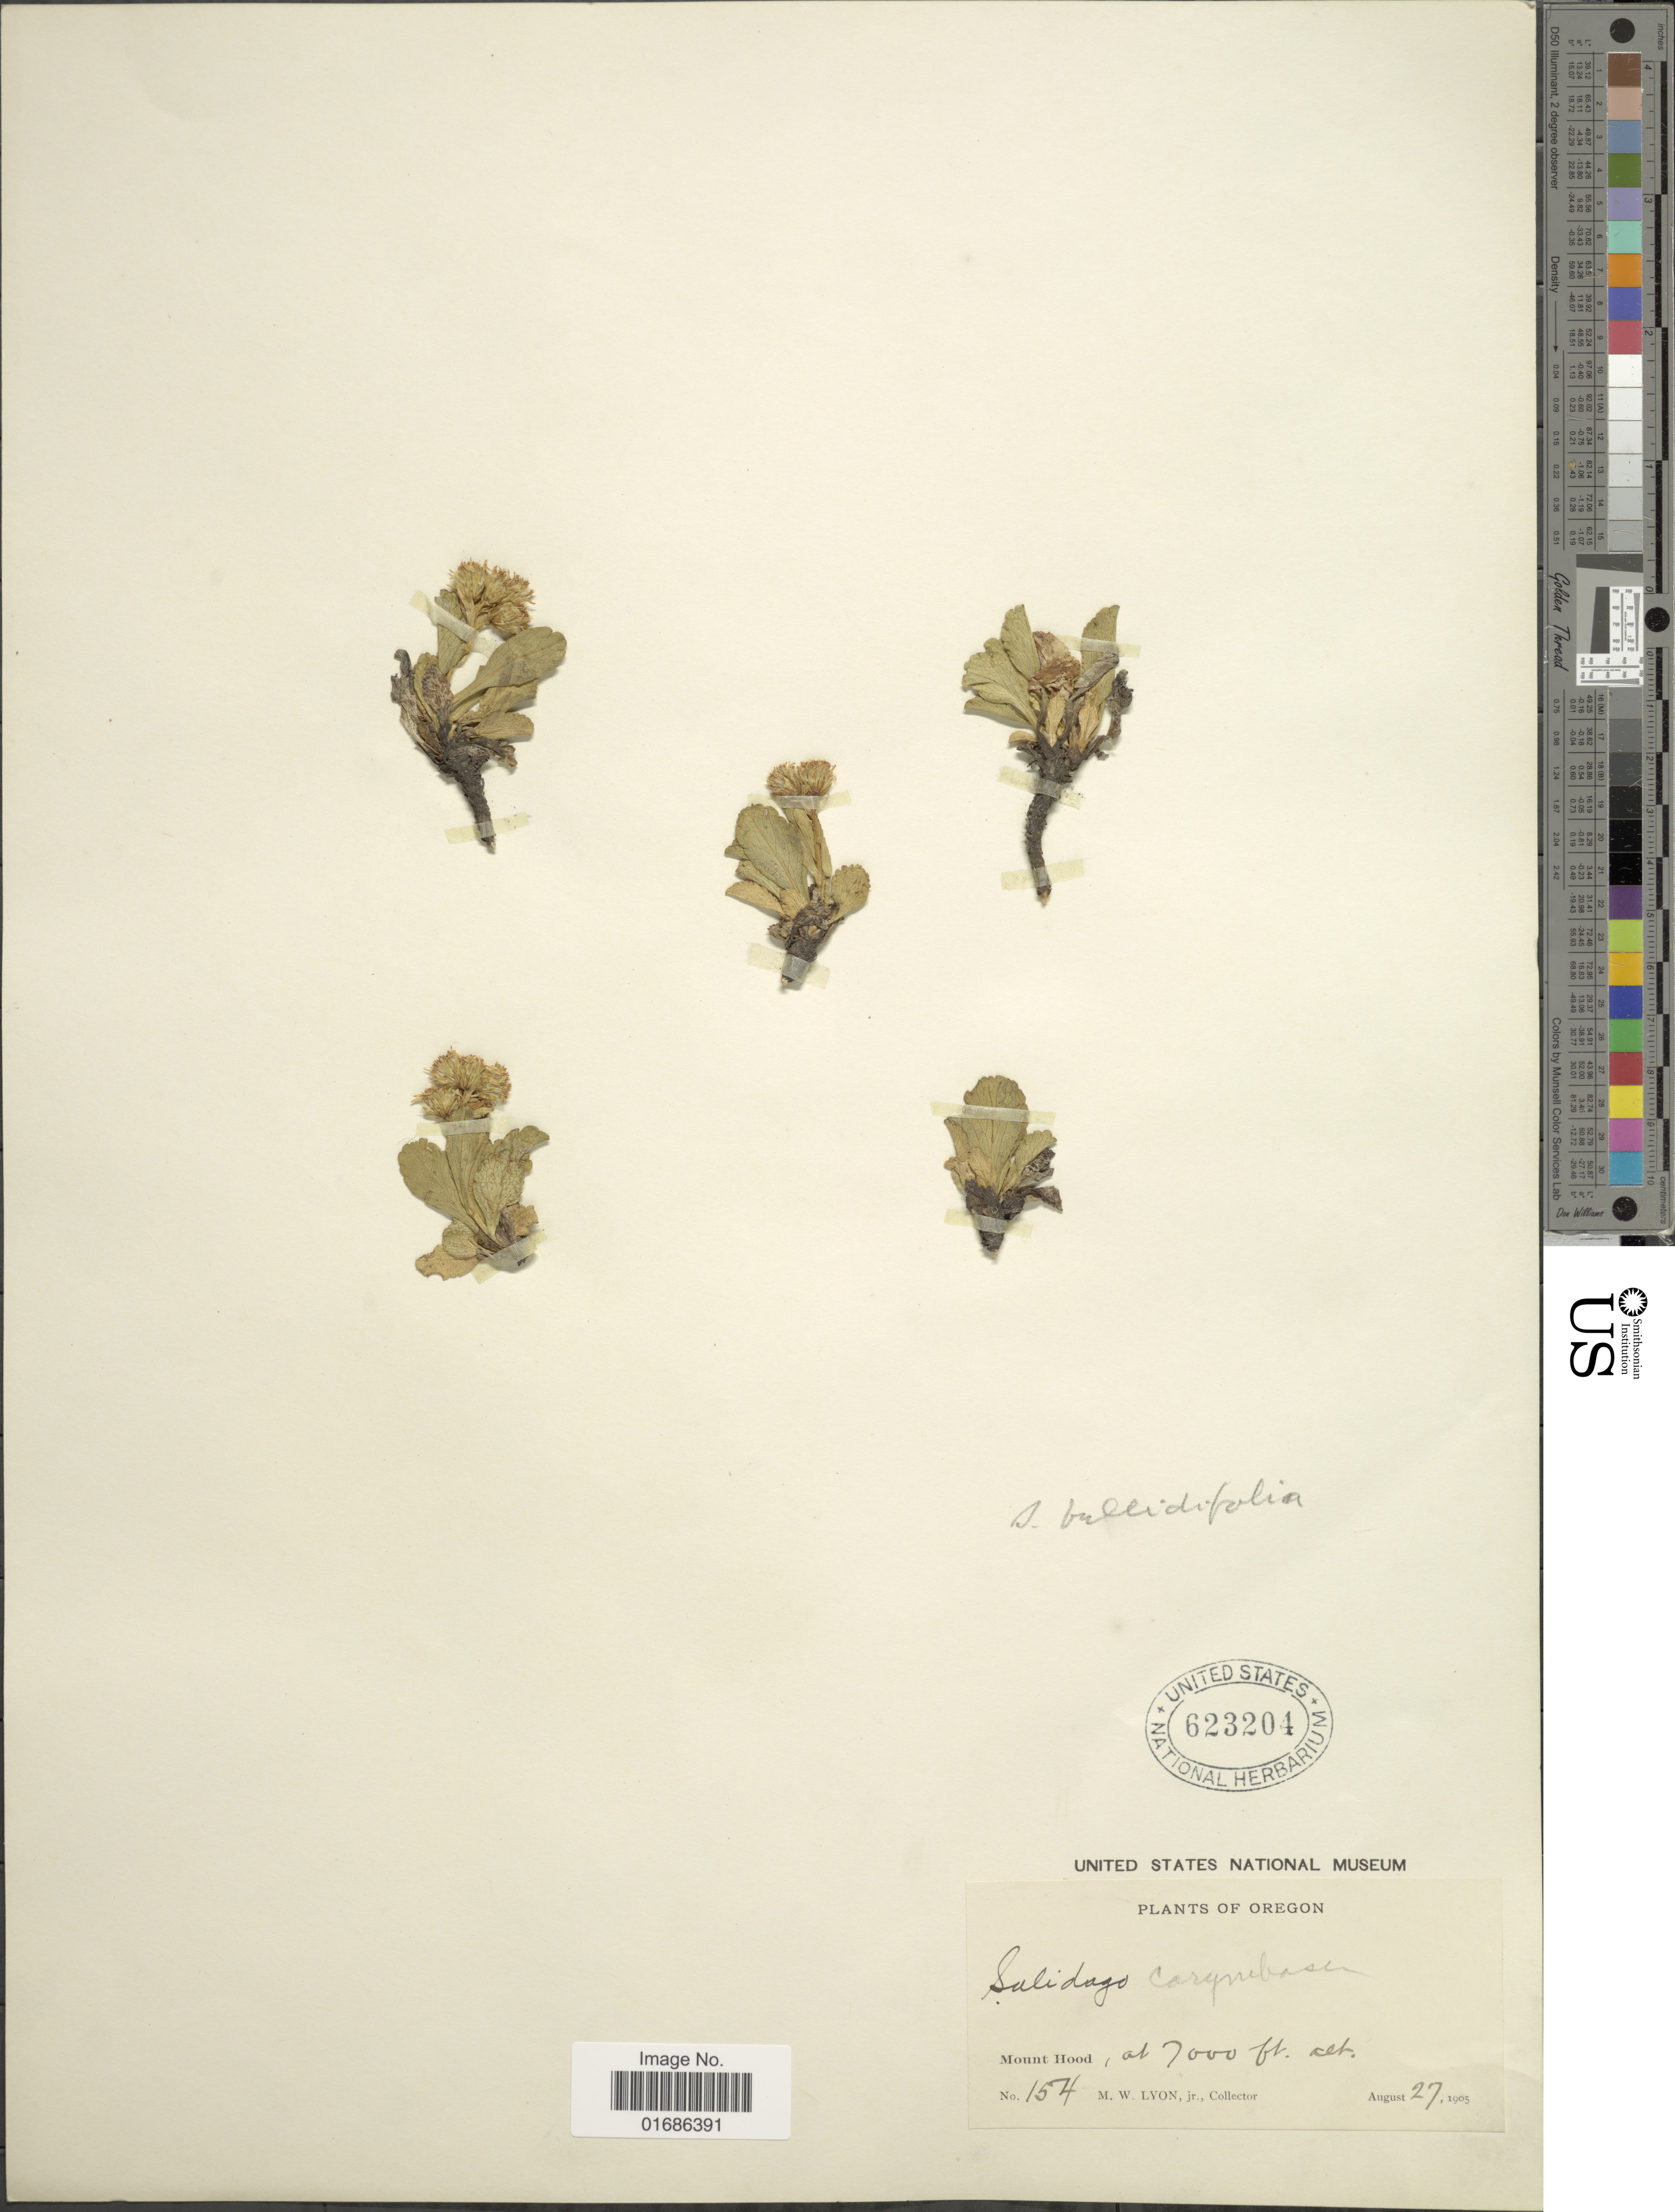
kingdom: Plantae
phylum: Tracheophyta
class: Magnoliopsida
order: Asterales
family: Asteraceae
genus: Solidago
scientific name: Solidago decumbens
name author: Greene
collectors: M. W. Lyon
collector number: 154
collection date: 1905-08-27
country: United States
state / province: Oregon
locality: Mount Hood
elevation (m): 2134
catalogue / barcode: US 623204